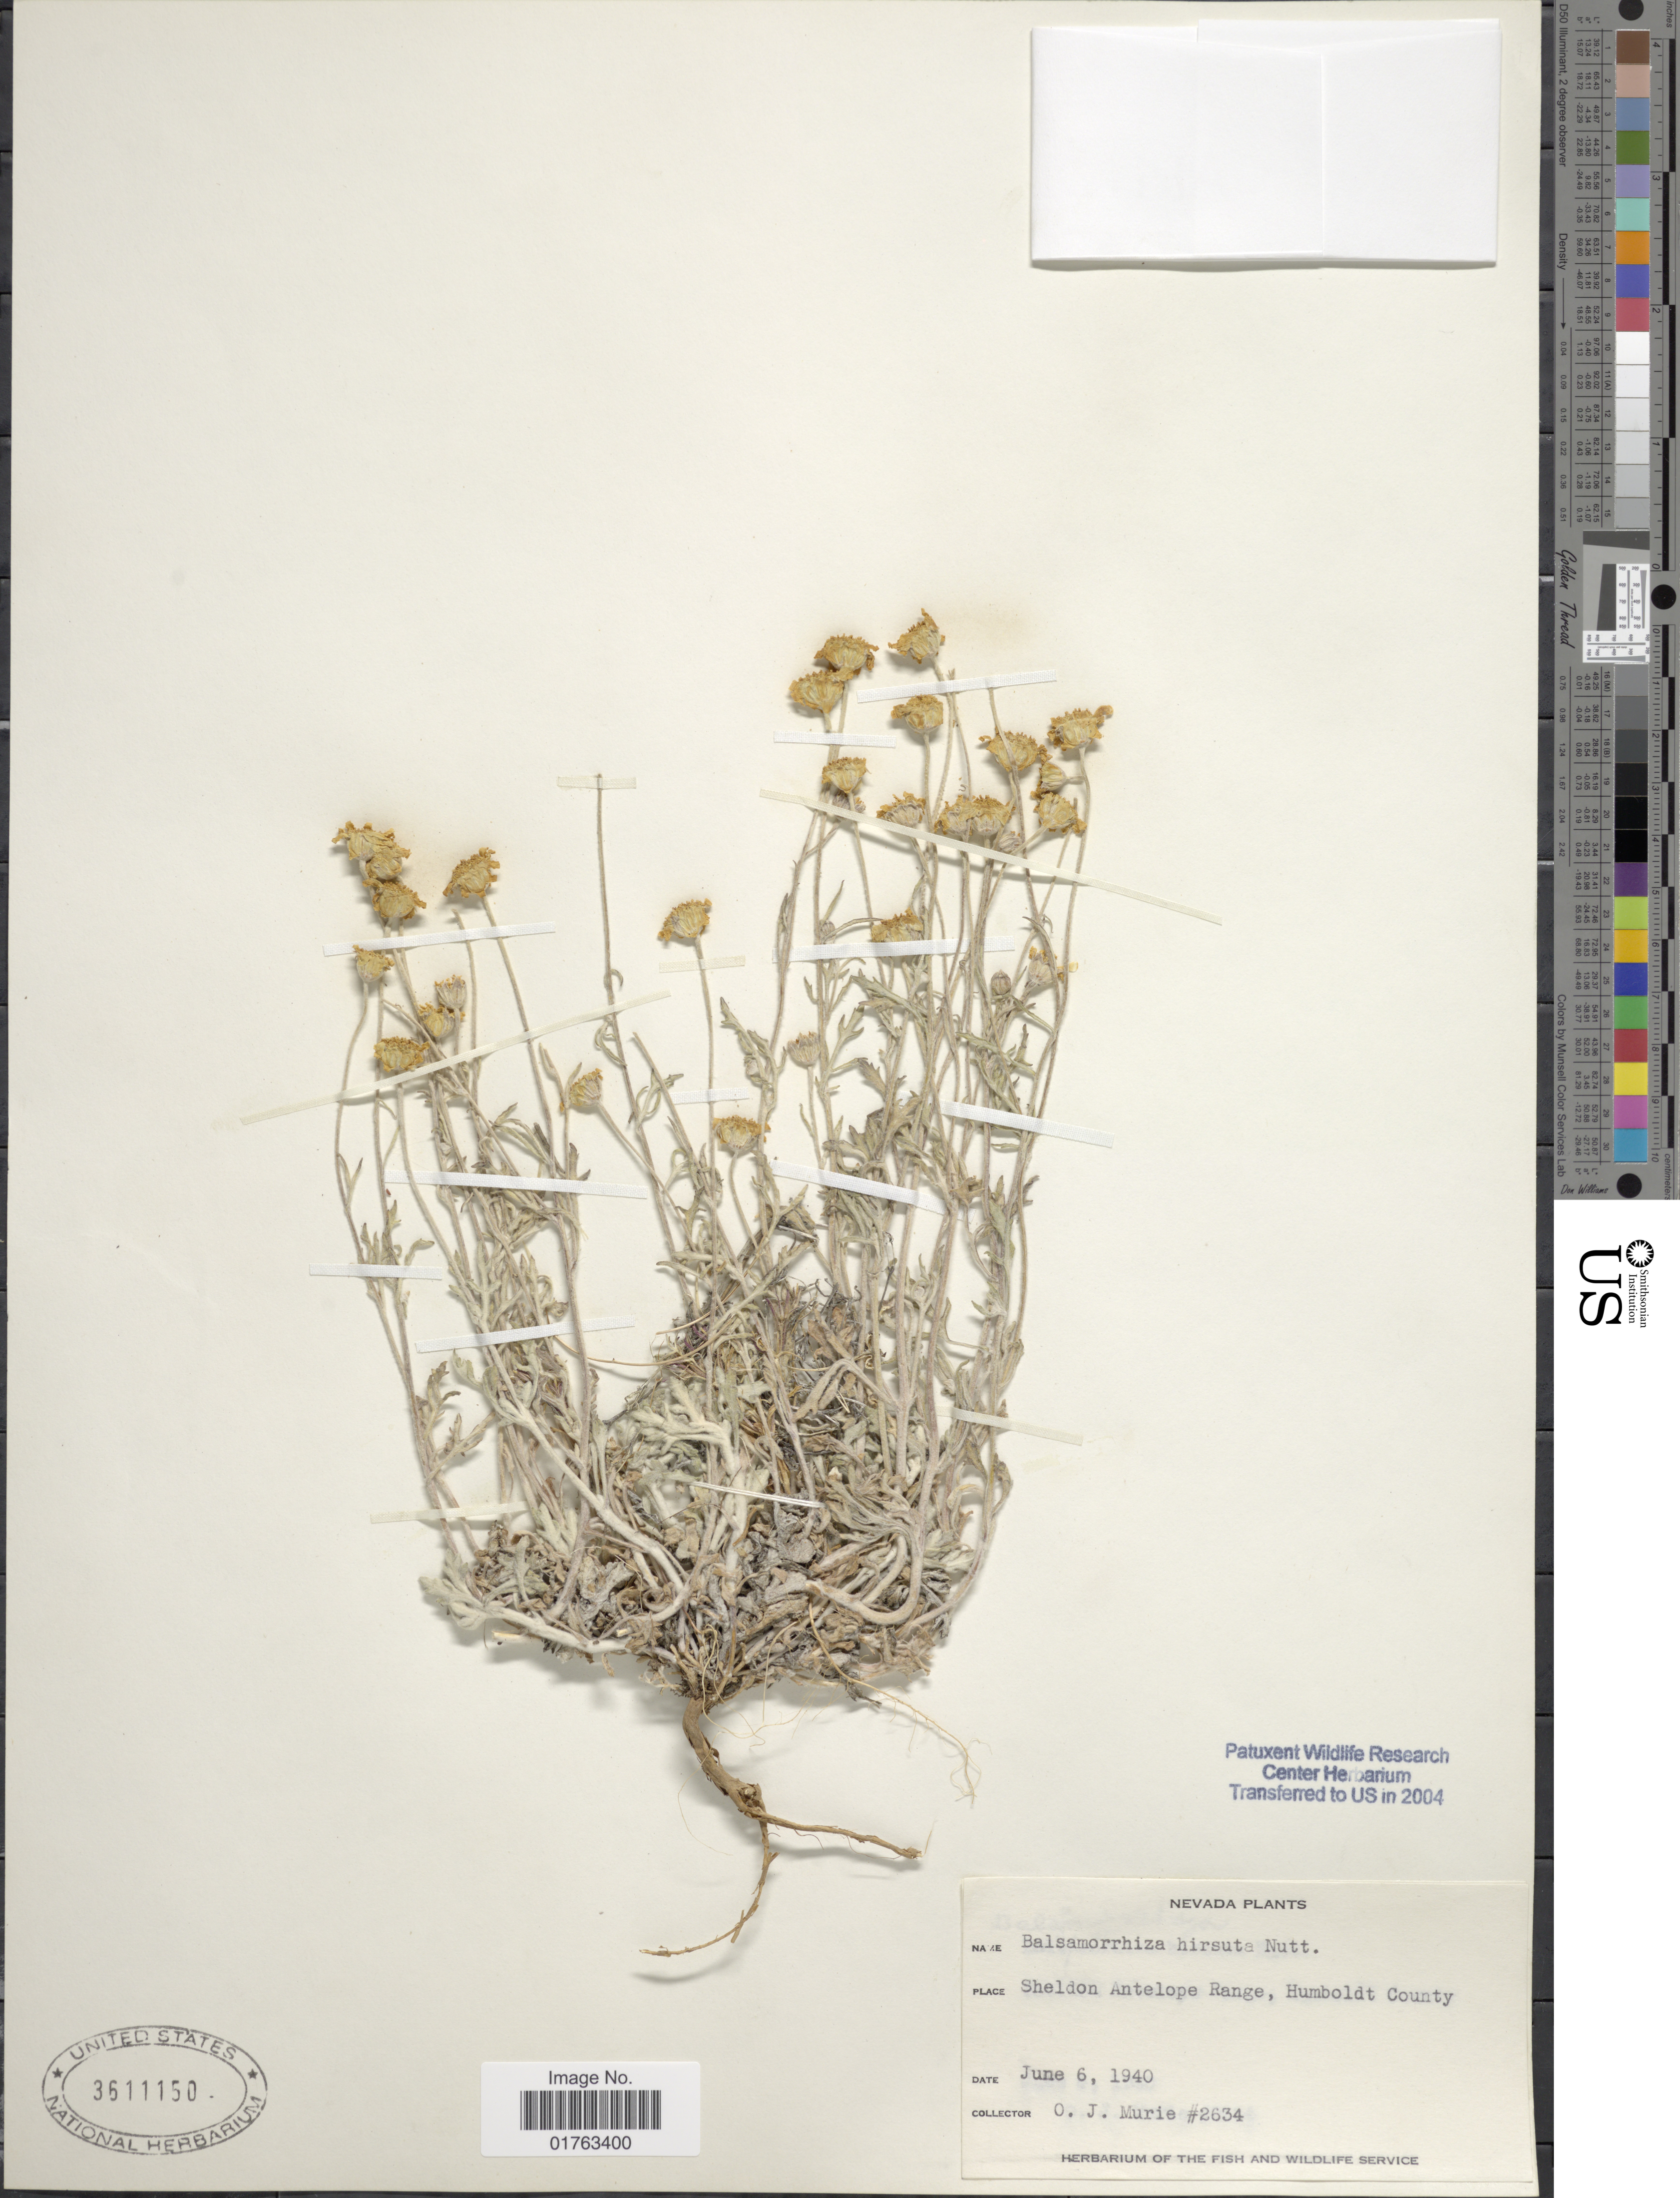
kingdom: Plantae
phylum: Tracheophyta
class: Magnoliopsida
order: Asterales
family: Asteraceae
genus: Balsamorhiza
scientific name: Balsamorhiza hirsuta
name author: Nutt.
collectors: O. Murie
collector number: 2634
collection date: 1940-06-06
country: United States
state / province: Nevada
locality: Sheldon Antelope Range, Humboldt County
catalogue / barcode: US 3611150